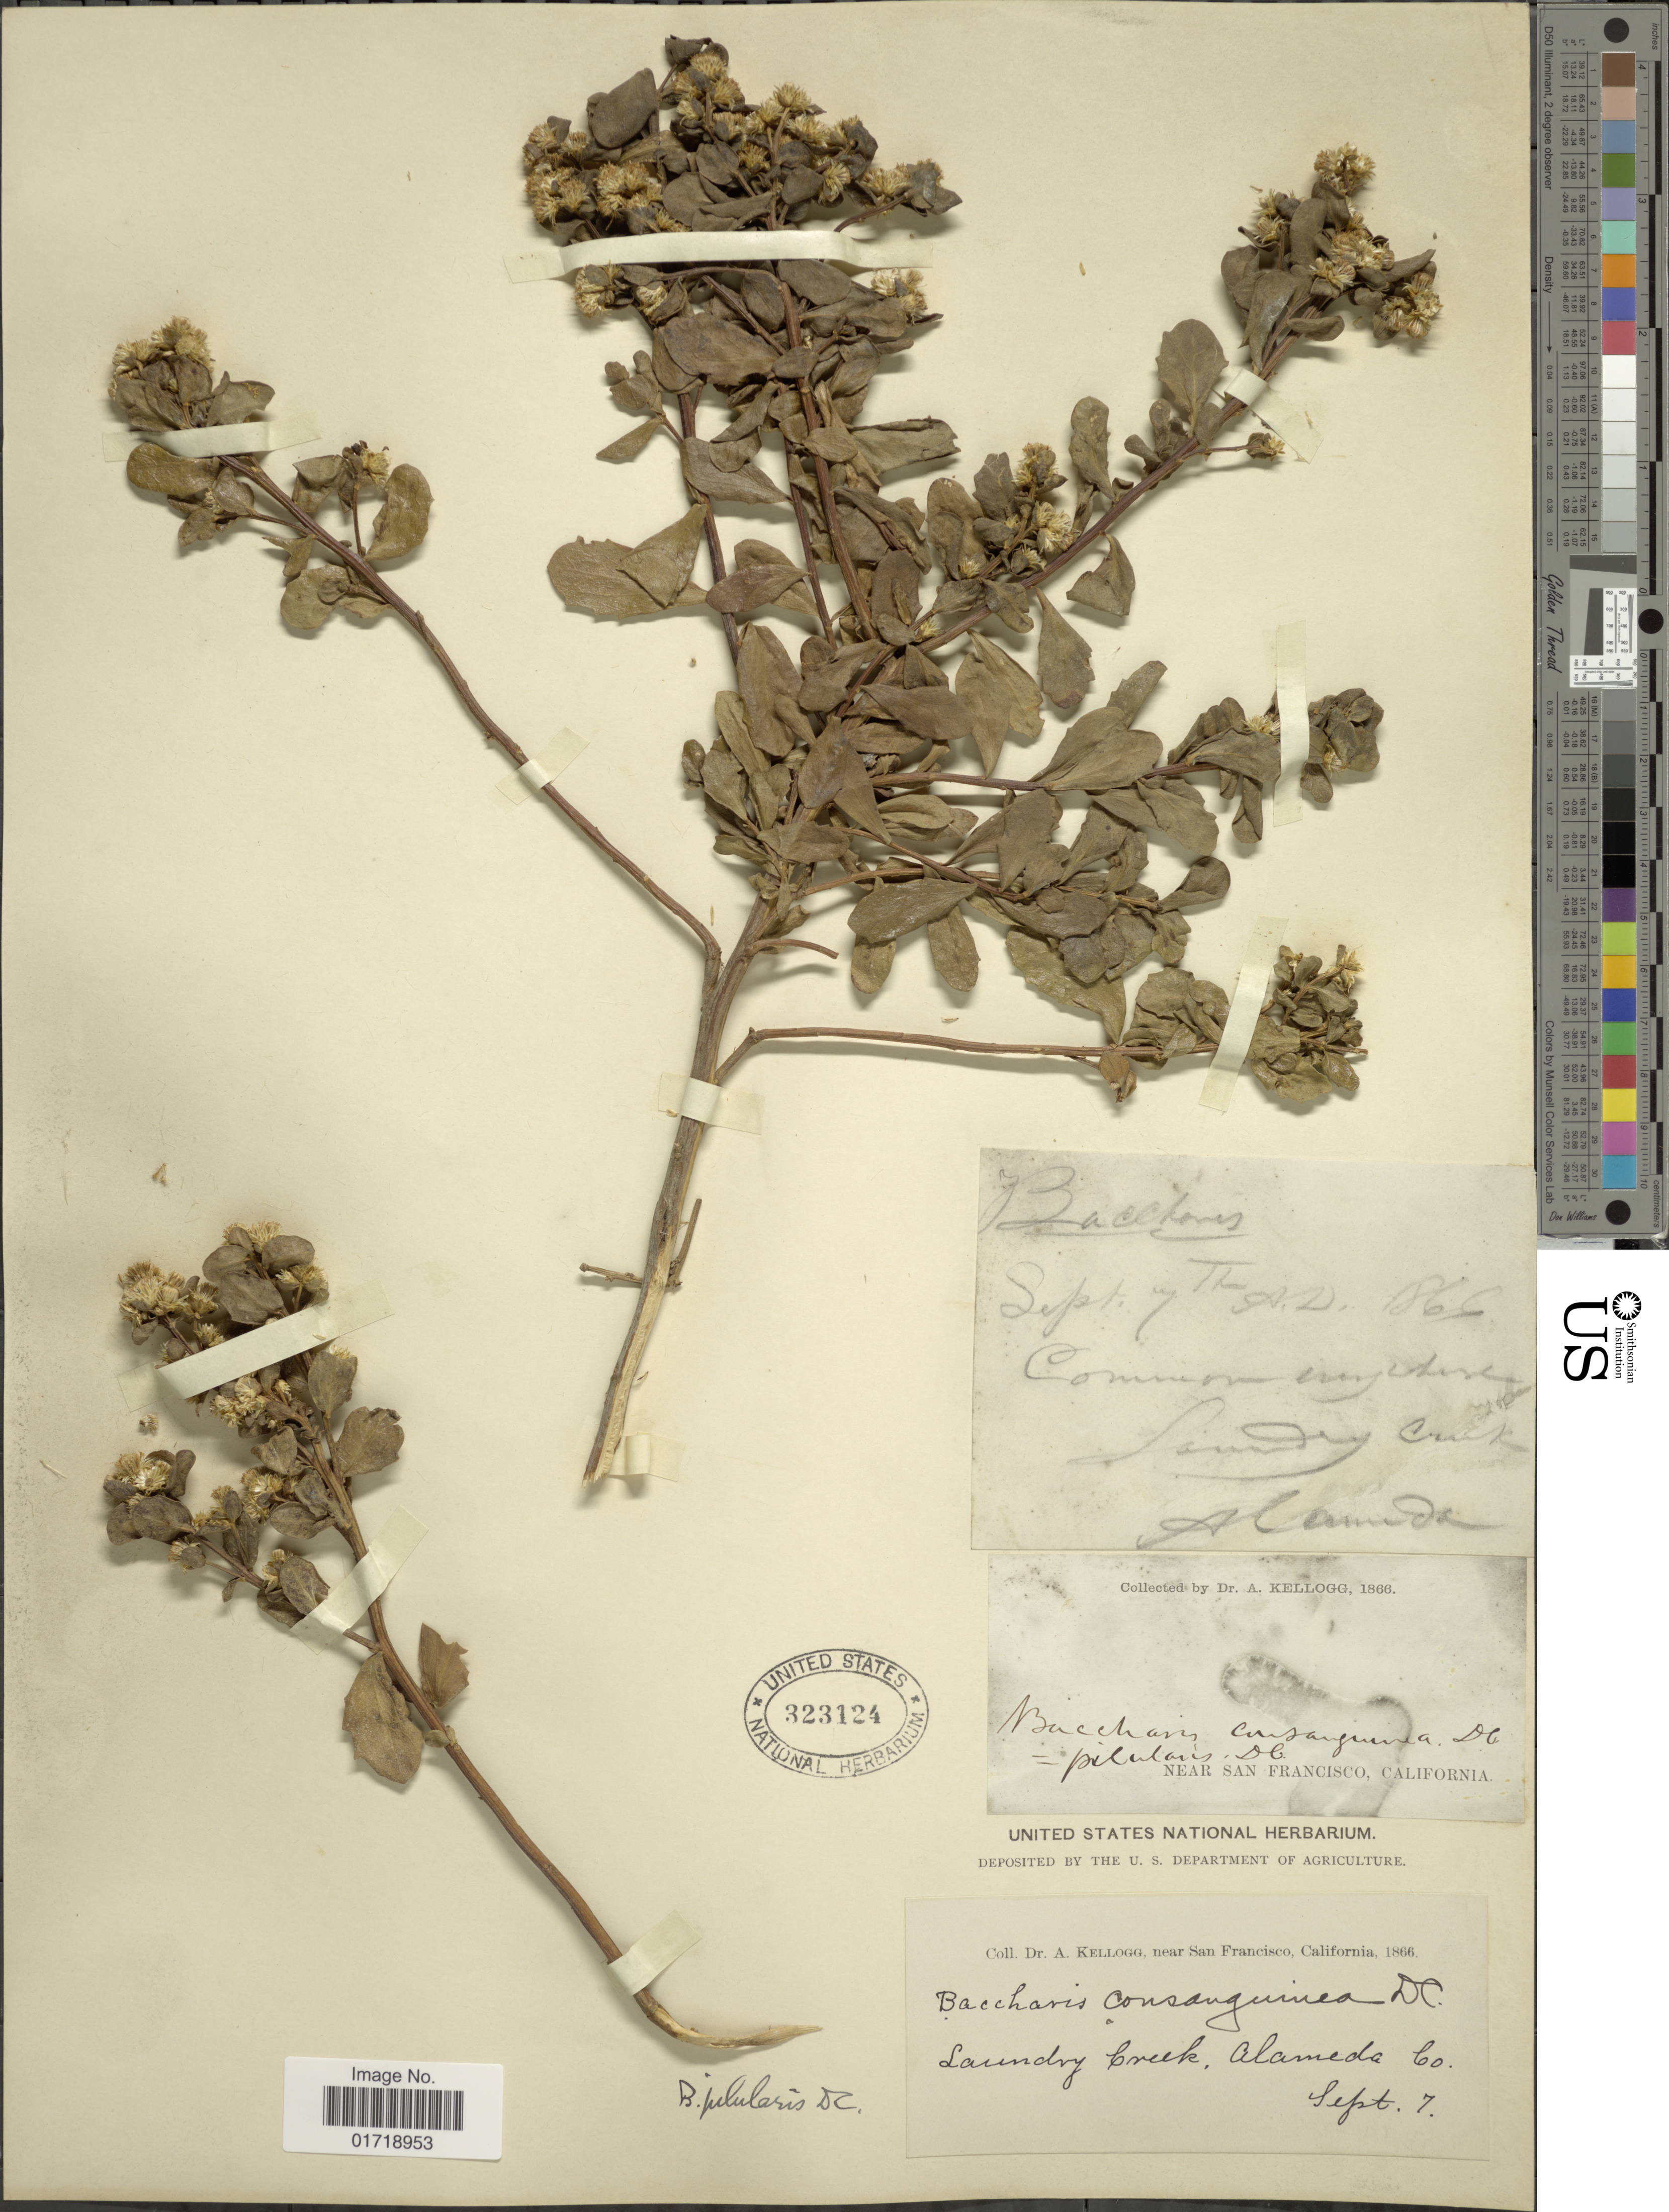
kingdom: Plantae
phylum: Tracheophyta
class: Magnoliopsida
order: Asterales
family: Asteraceae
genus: Baccharis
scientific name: Baccharis pilularis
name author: DC.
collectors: A. Kellogg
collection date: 1866-09-07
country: United States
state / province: California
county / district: Alameda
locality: Laundry Creek, Alameda Co., Near Francisco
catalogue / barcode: US 323124